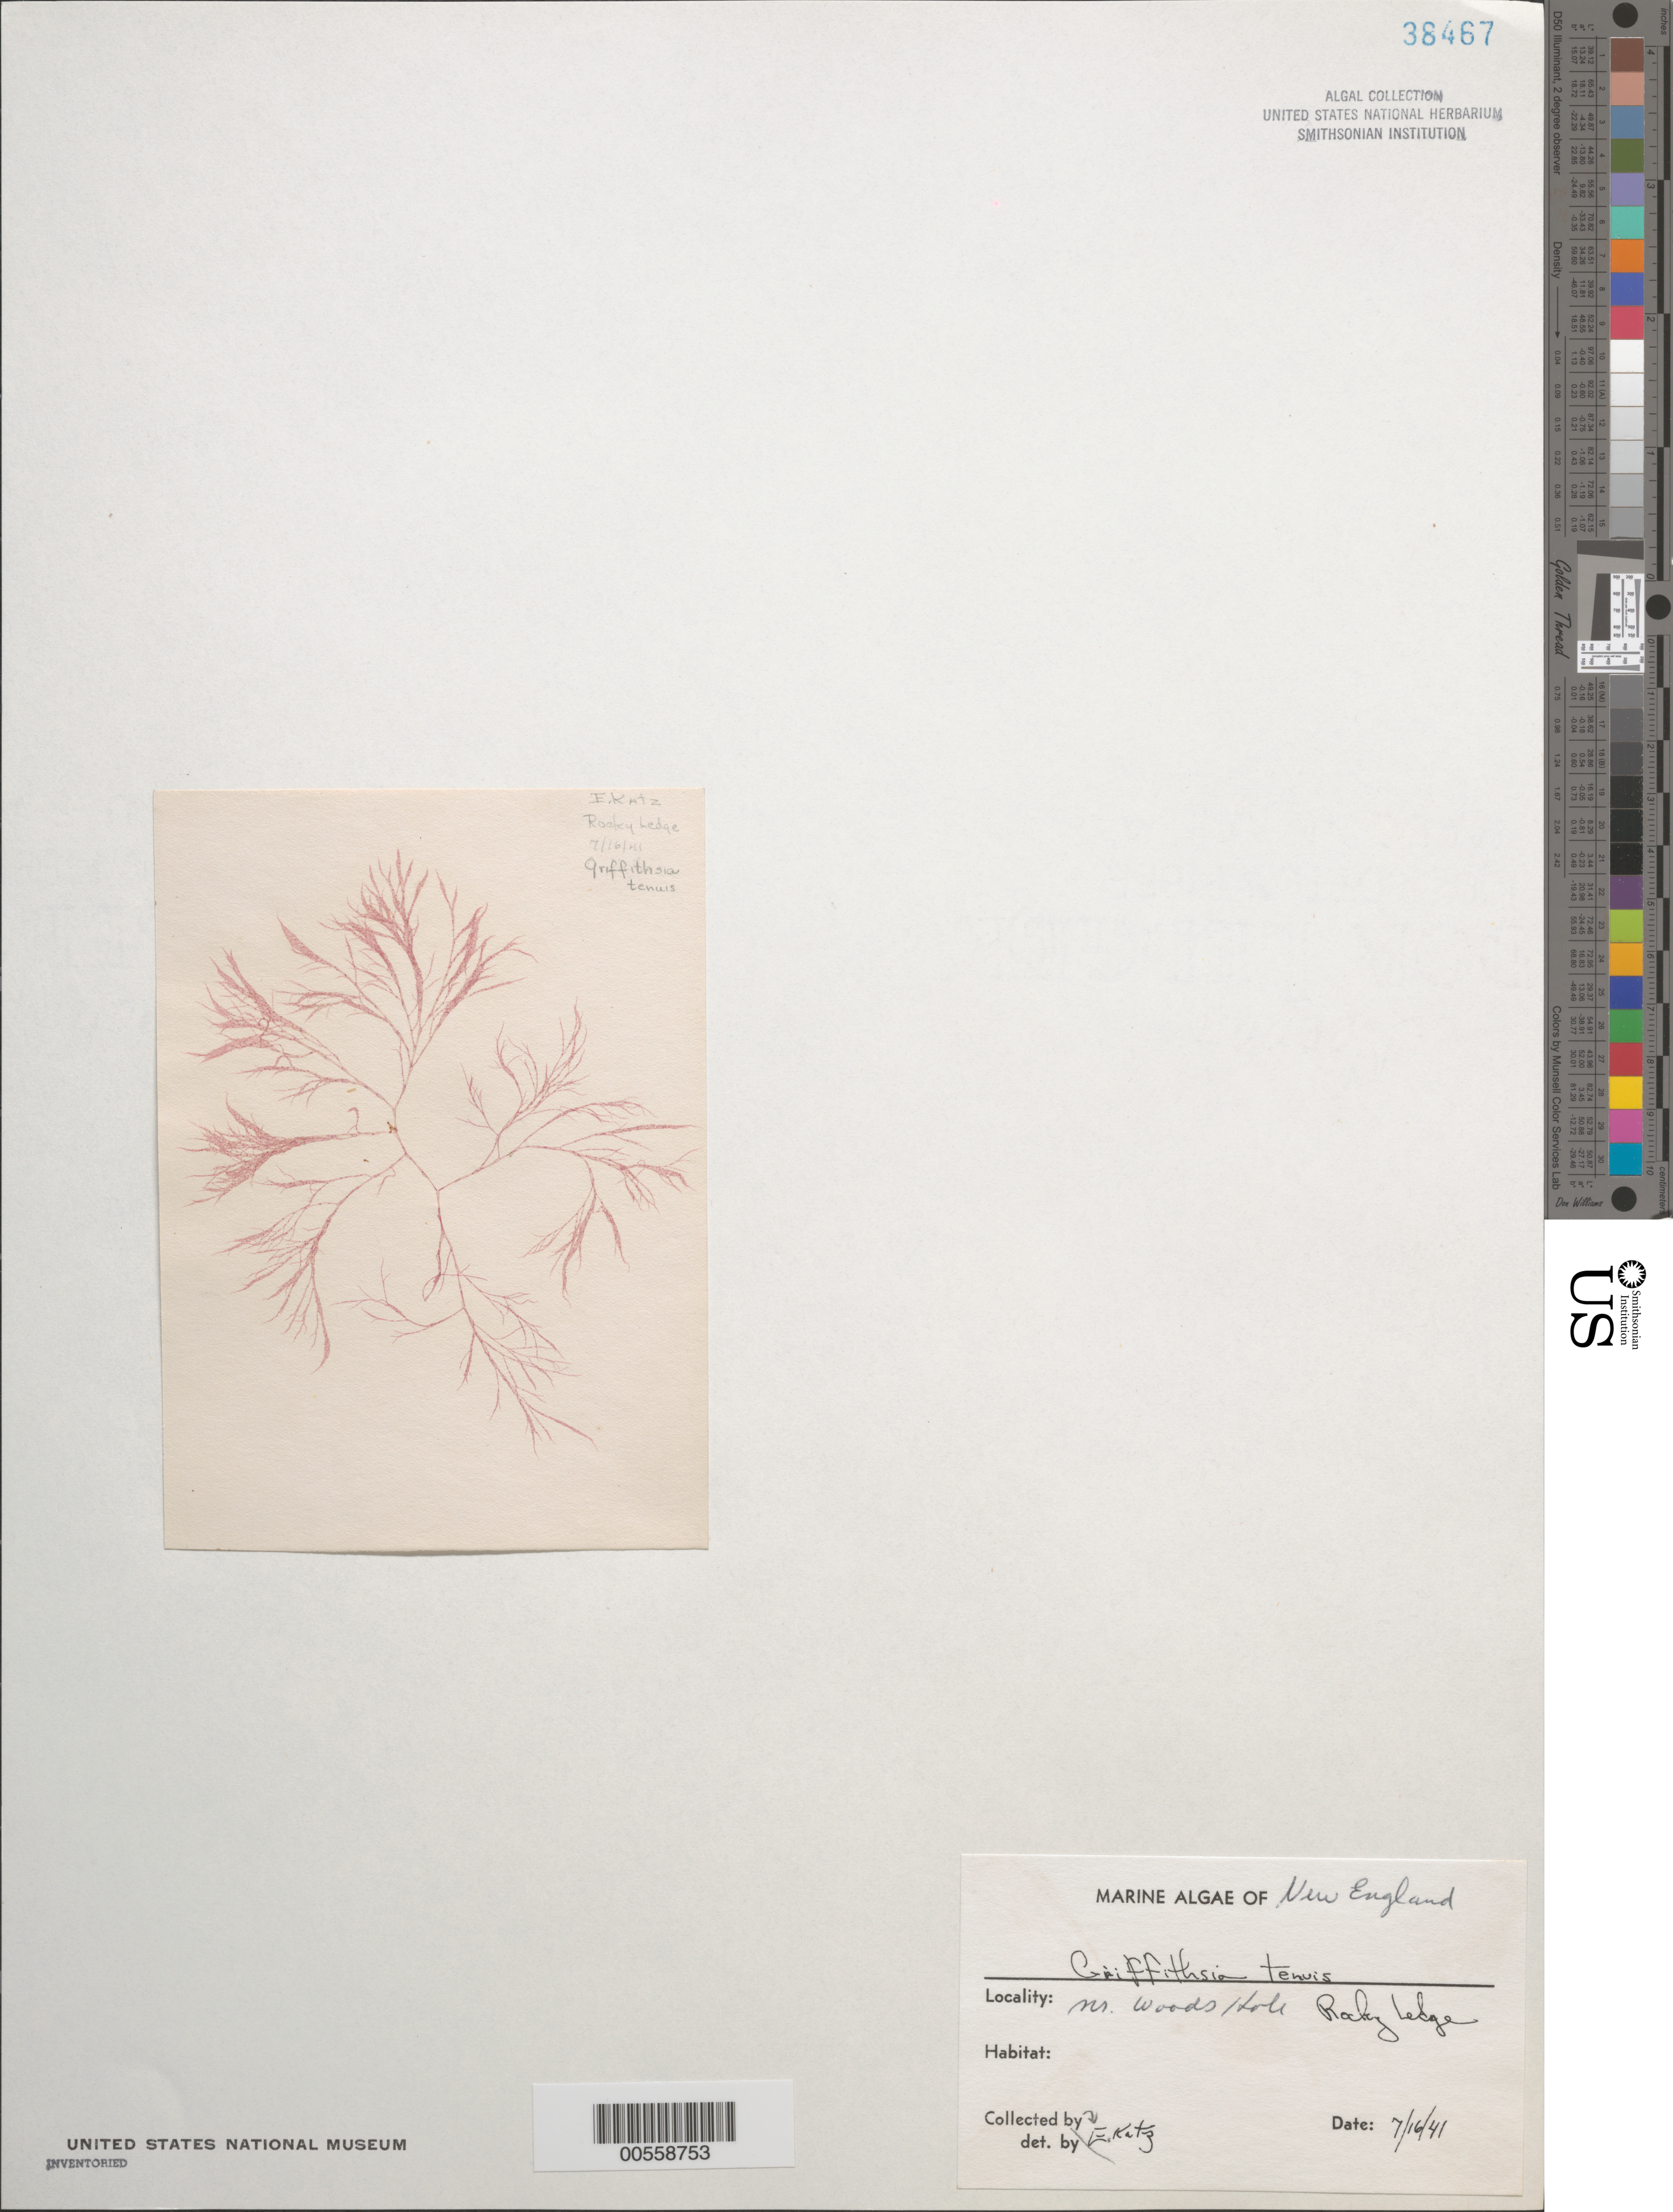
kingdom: Plantae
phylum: Rhodophyta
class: Florideophyceae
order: Ceramiales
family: Wrangeliaceae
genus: Anotrichium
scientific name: Anotrichium tenue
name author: (C. Agardh) Nägeli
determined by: Algae name updating Project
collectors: E. Katz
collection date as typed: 16 Jul 1941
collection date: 1941-07-16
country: United States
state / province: Massachusetts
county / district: Barnstable County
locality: Rocky Ledge, near Woods Hole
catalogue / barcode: US 38467